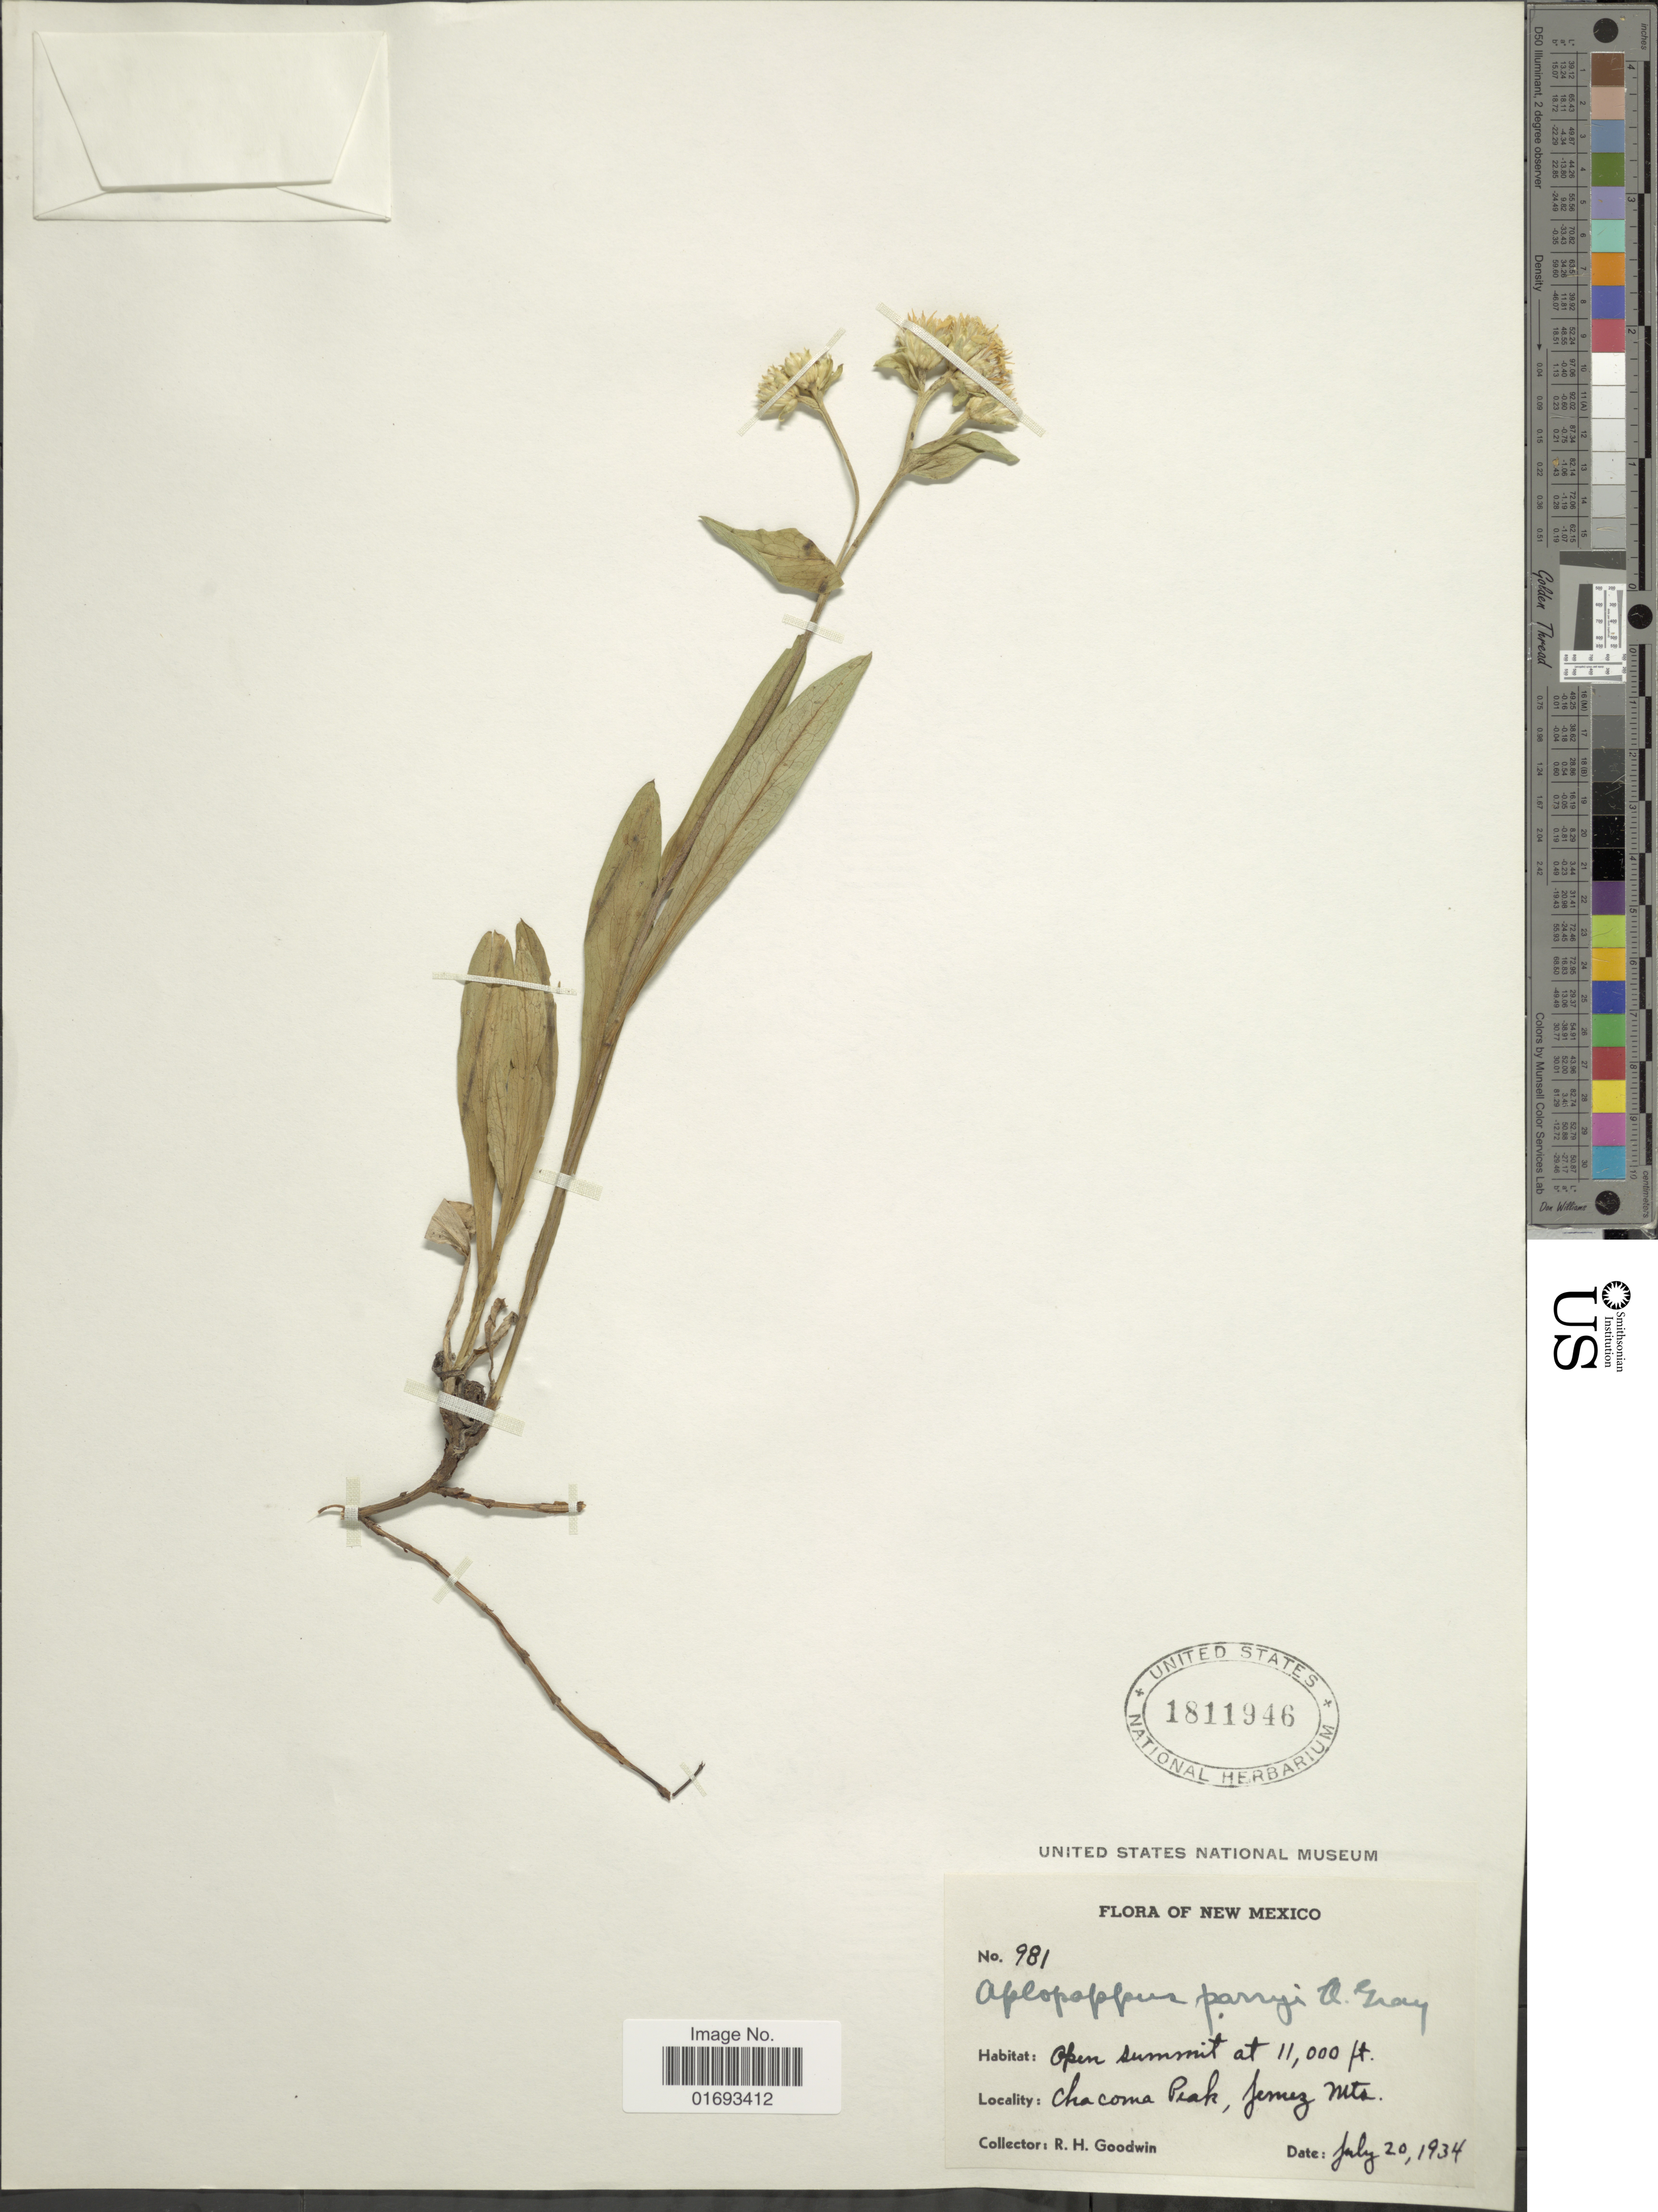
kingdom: Plantae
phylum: Tracheophyta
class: Magnoliopsida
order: Asterales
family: Asteraceae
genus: Oreochrysum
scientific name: Oreochrysum parryi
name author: (A. Gray) Rydb.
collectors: R. Goodwin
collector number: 981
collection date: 1934-07-20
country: United States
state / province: New Mexico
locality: Open summit, Chacoma Peak, Jemez Mts.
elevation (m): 3353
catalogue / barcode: US 1811946